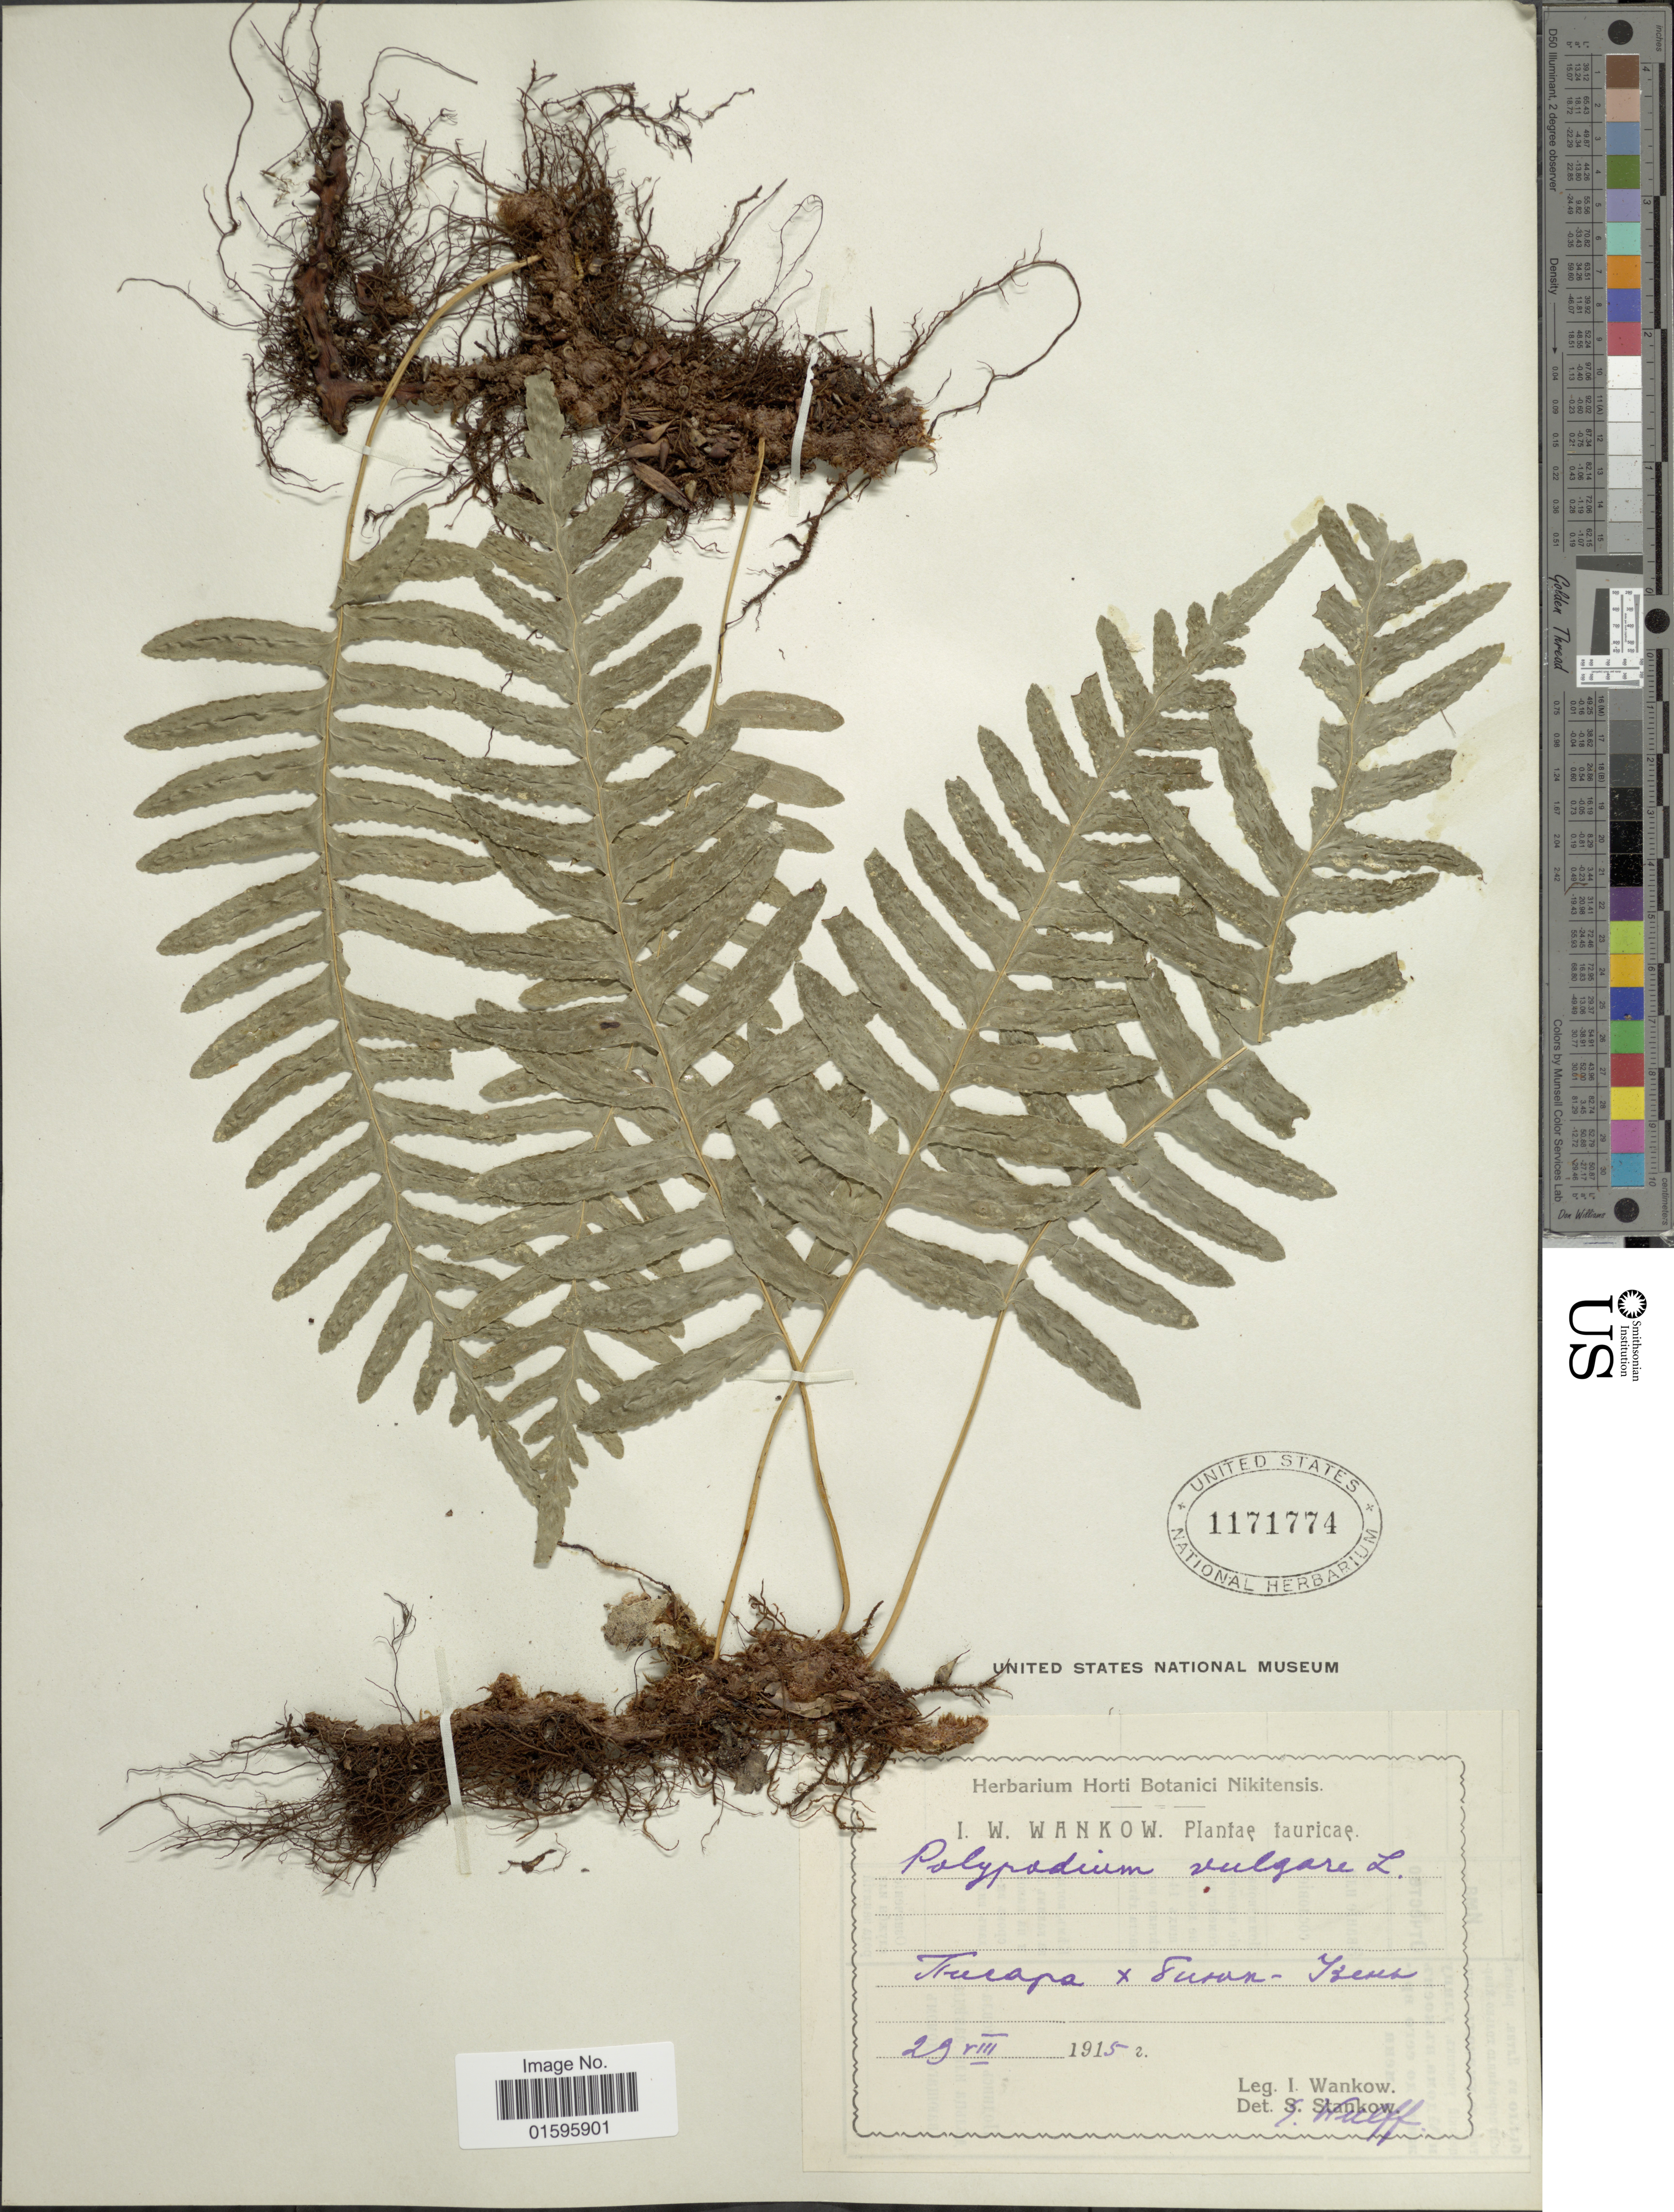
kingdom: Plantae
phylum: Tracheophyta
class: Polypodiopsida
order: Polypodiales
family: Polypodiaceae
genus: Polypodium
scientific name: Polypodium vulgare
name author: L.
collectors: I. Wankow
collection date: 1915-08-29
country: Turkey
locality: Tauricae, Tucapa [Foreign script] Suran-Izuez[interpreted]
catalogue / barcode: US 1171774